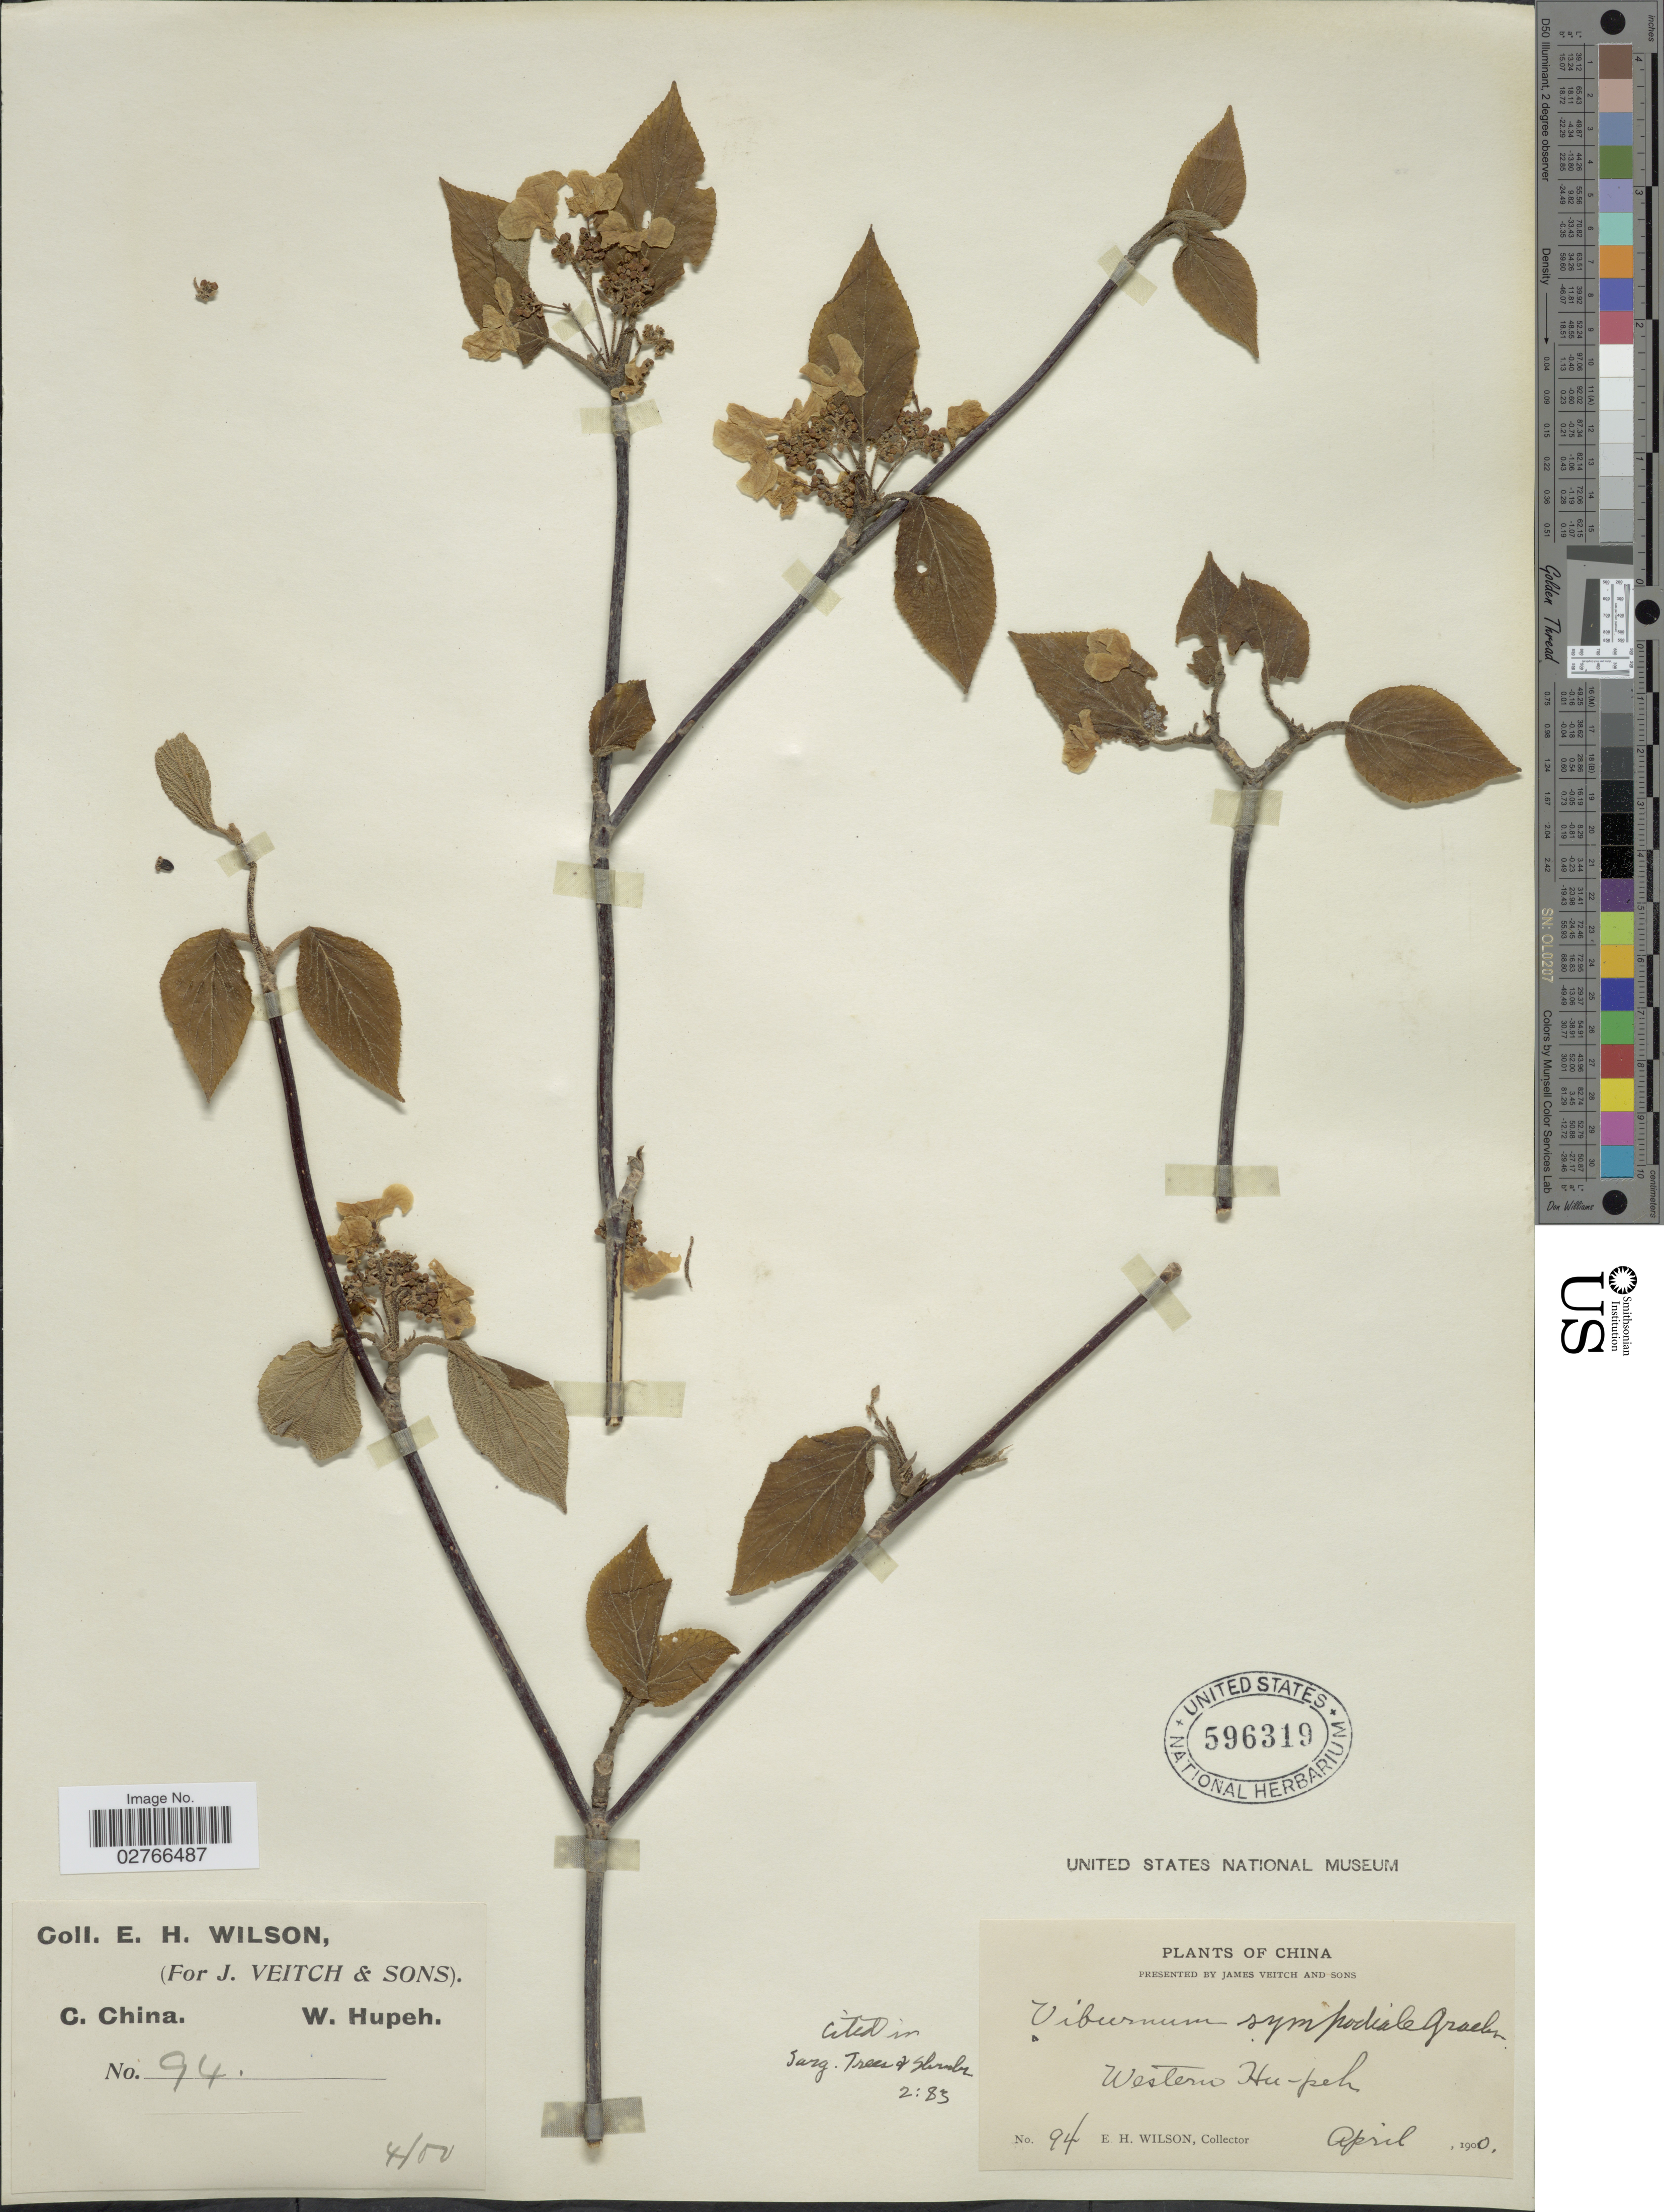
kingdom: Plantae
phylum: Tracheophyta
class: Magnoliopsida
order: Dipsacales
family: Viburnaceae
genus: Viburnum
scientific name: Viburnum sympodiale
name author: Graebn.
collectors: E. Wilson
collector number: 94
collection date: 1900-04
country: China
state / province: Hubei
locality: C. China, W. Hupeh, Western Hupeh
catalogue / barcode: US 596319